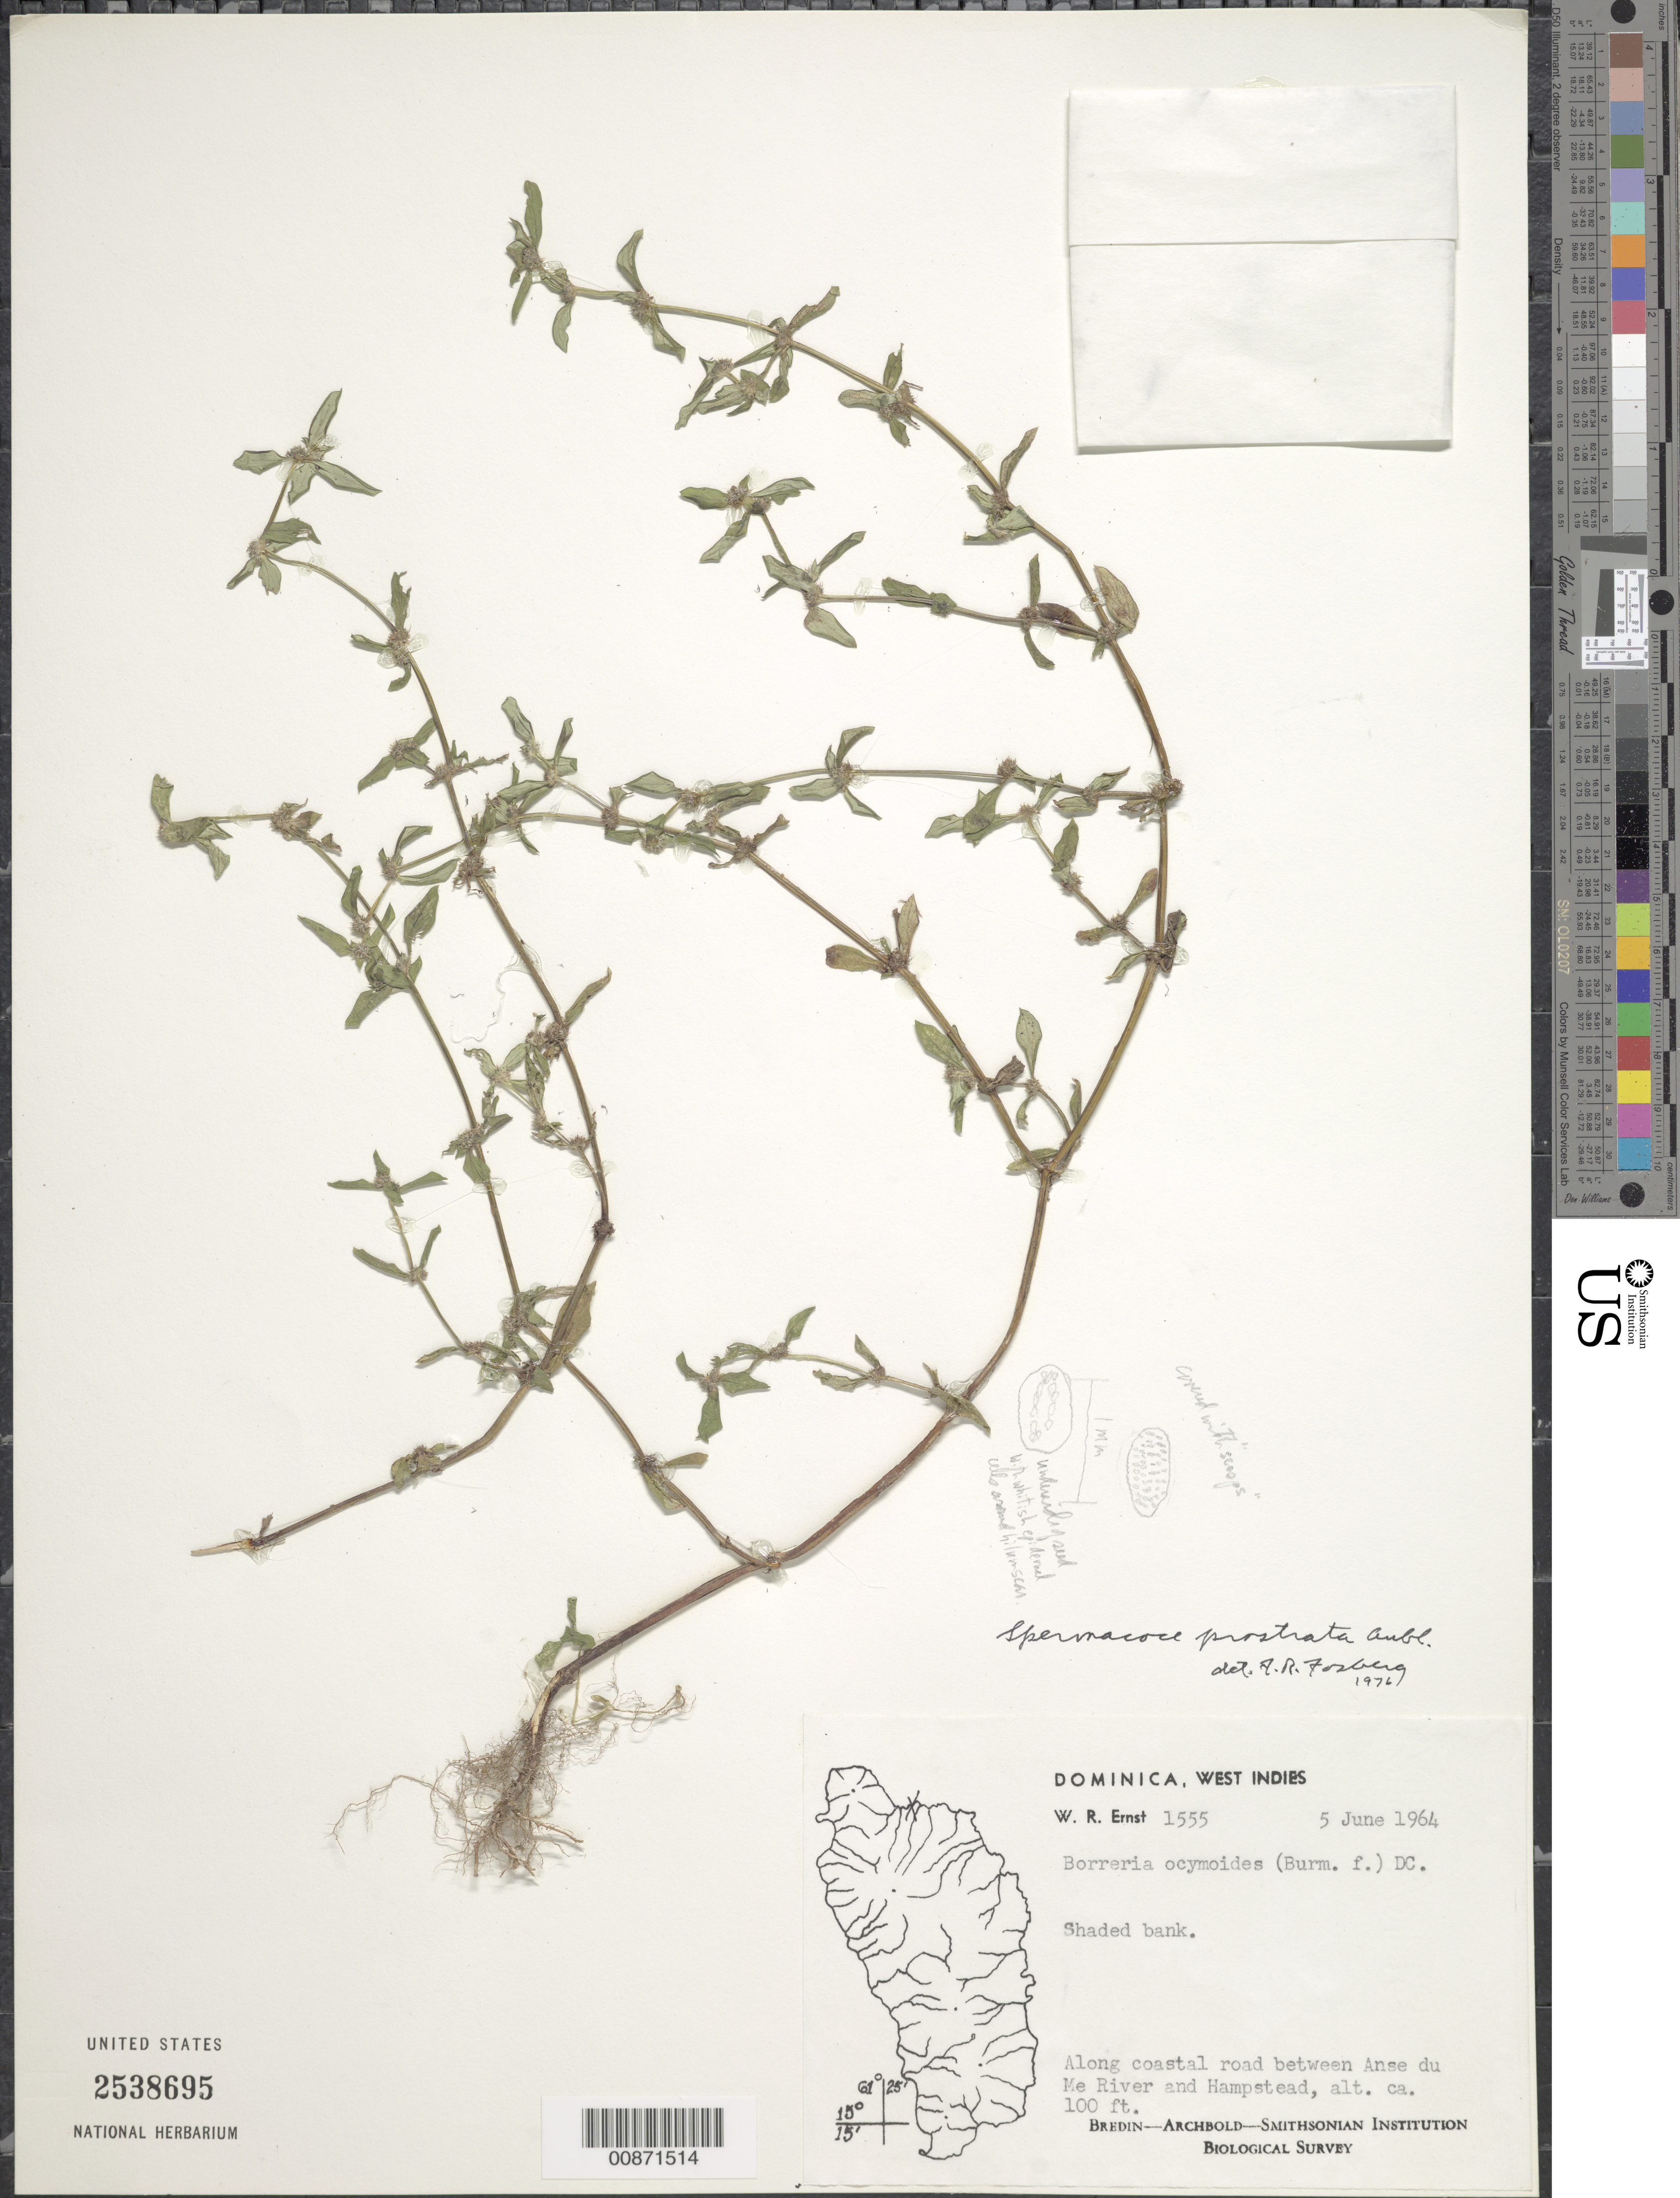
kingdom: Plantae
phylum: Tracheophyta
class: Magnoliopsida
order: Gentianales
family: Rubiaceae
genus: Spermacoce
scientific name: Spermacoce prostrata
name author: Aubl.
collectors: W. R. Ernst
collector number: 1555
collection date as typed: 05 Jun 1964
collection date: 1964-06-05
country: Dominica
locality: Along road between Anse du Me River and Hampstead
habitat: Shaded bank along coastal road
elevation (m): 30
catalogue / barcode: US 2538695